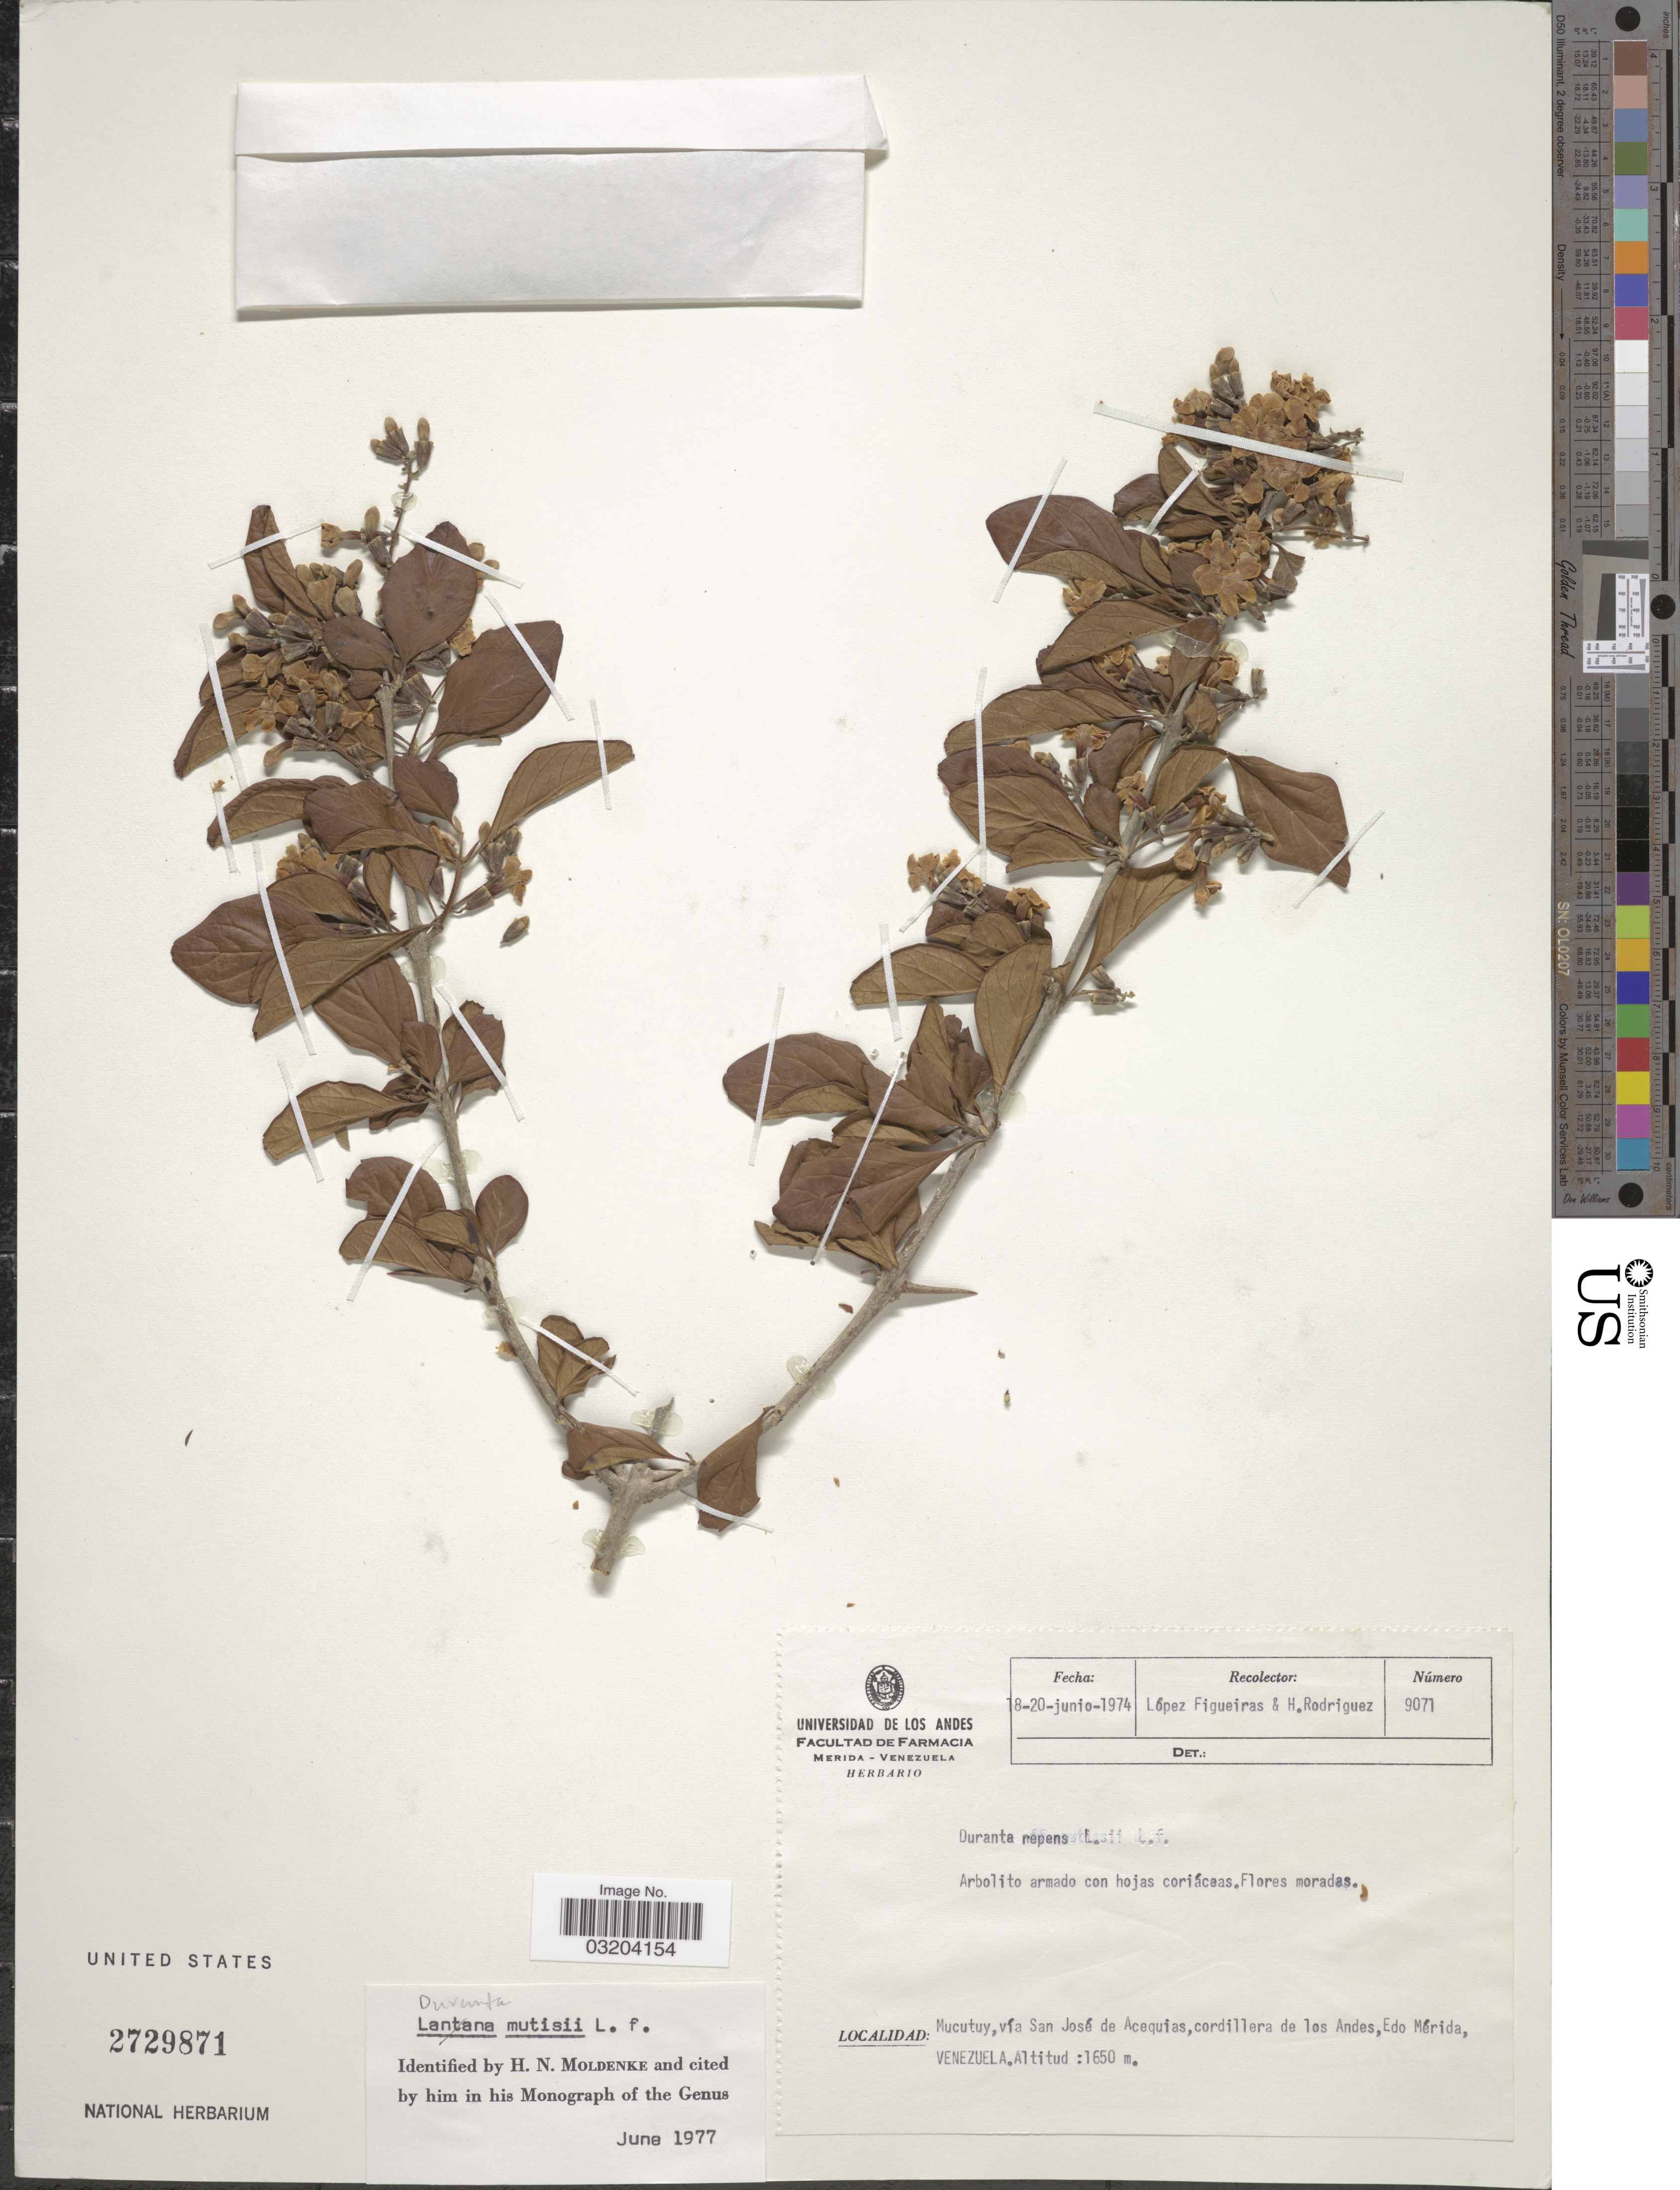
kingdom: Plantae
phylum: Tracheophyta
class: Magnoliopsida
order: Lamiales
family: Verbenaceae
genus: Duranta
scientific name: Duranta sp.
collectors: M. López Figueiras & H. Rodriguez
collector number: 9071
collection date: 1974-06-18/1974-06-20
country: Venezuela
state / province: Mérida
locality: Mucutuy, vía San José de Acequias, cordillera de los Andes.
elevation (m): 1650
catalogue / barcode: US 2729871